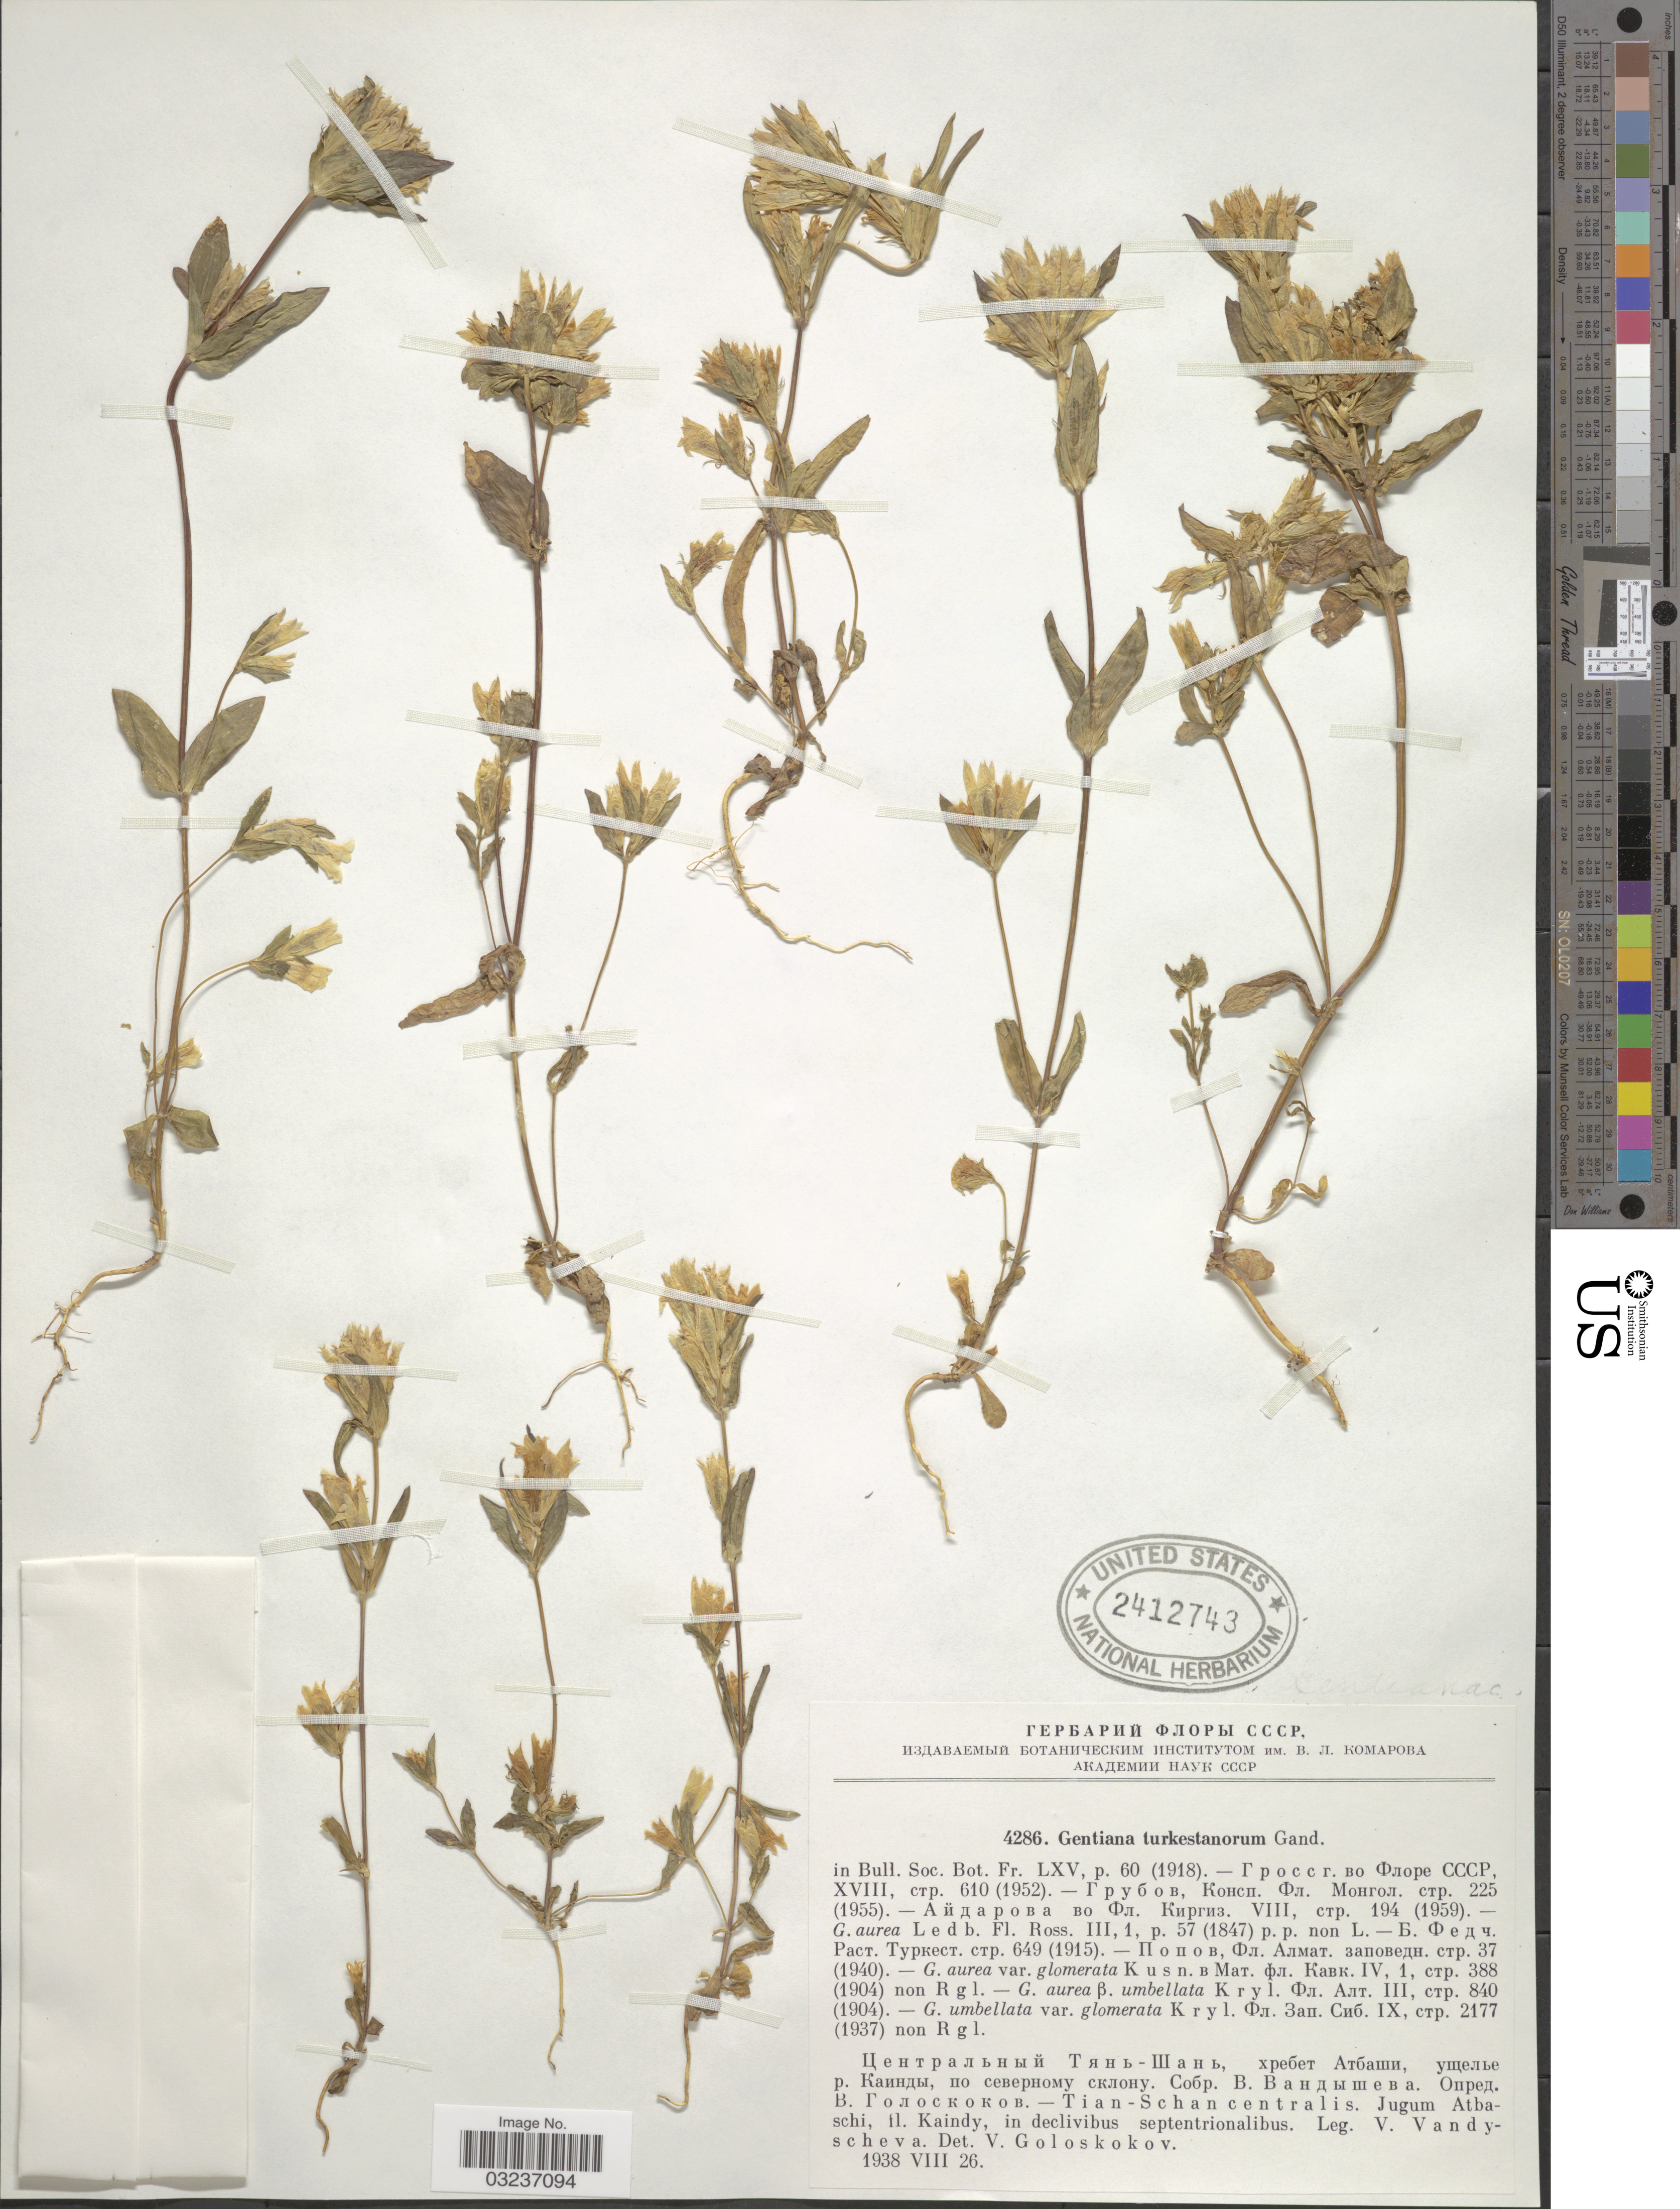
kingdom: Plantae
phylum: Tracheophyta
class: Magnoliopsida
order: Gentianales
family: Gentianaceae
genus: Gentiana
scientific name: Gentiana turkestanorum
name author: Gand.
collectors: V. Vandyscheva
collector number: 4286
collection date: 1938-08-26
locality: Tian-Schancentralis. Jugum Atbaschi, fl. Kaindy.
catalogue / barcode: US 2412743